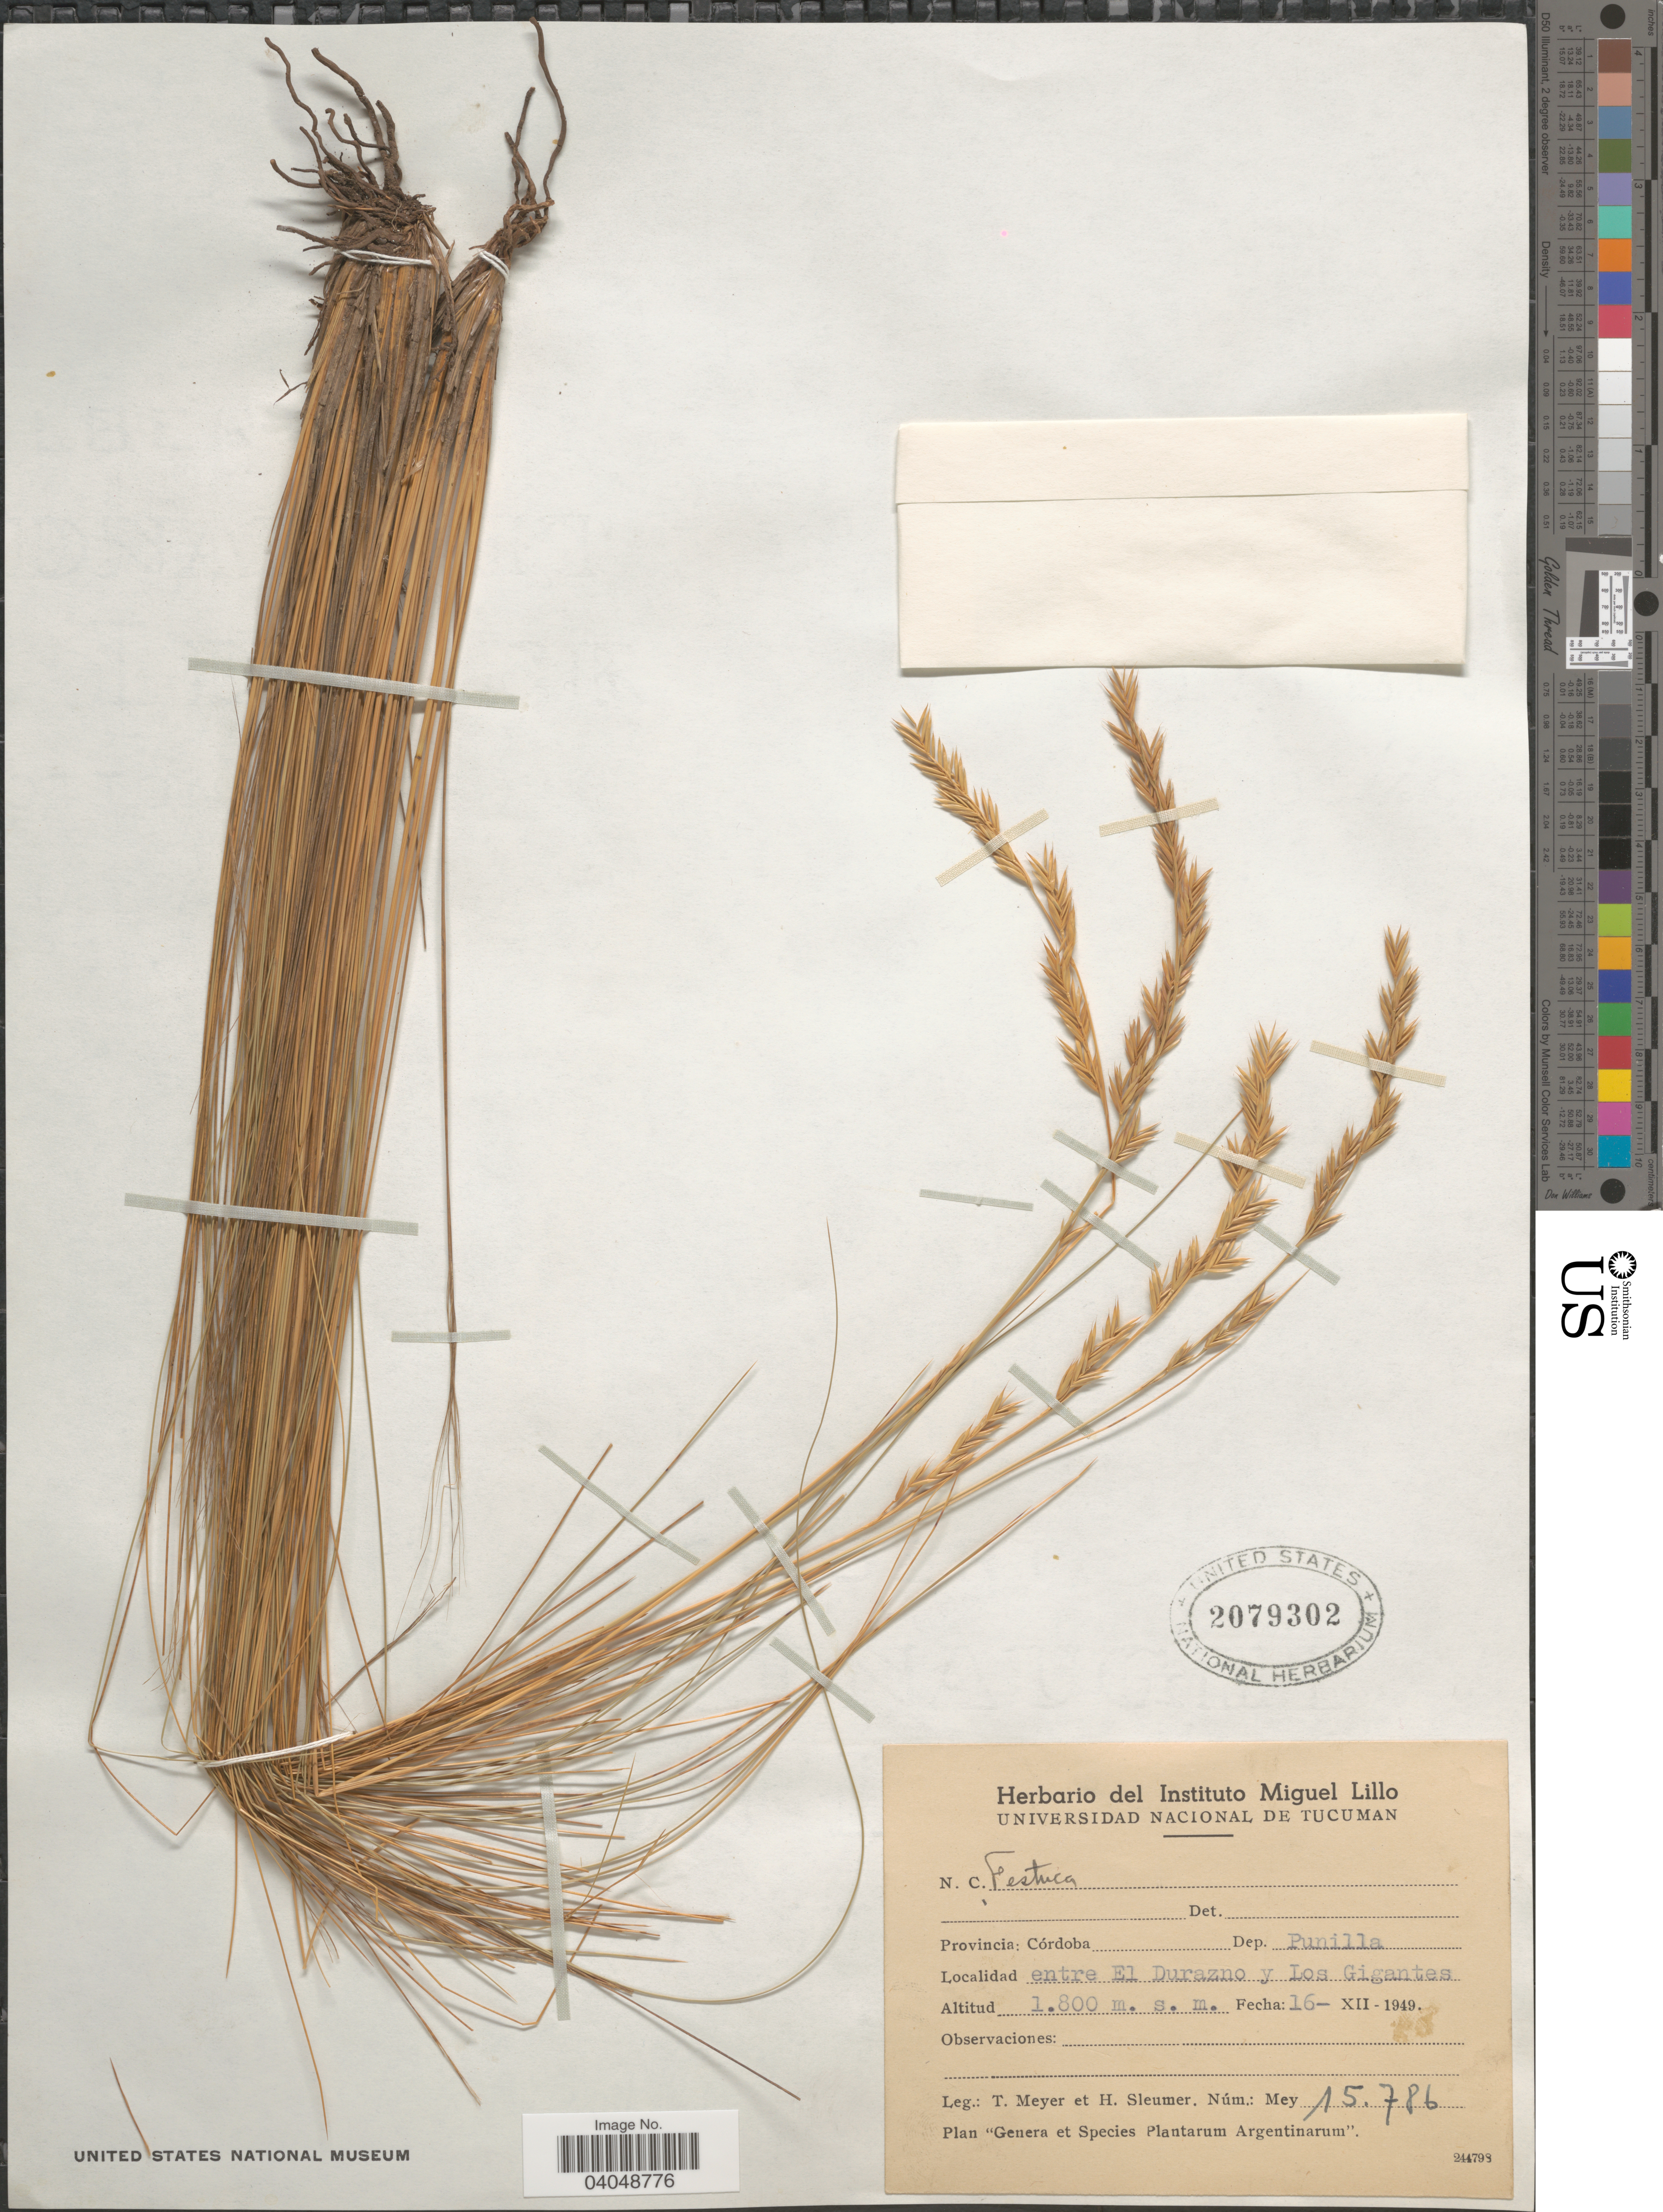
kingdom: Plantae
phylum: Tracheophyta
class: Liliopsida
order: Poales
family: Poaceae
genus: Festuca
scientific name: Festuca sp.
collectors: T. Meyer & H. O. Sleumer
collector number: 15786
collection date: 1949-12-16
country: Argentina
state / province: Cordoba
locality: Dep. Punilla. Entre El Durazno y Los Gigantes.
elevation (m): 1800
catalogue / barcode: US 2079302